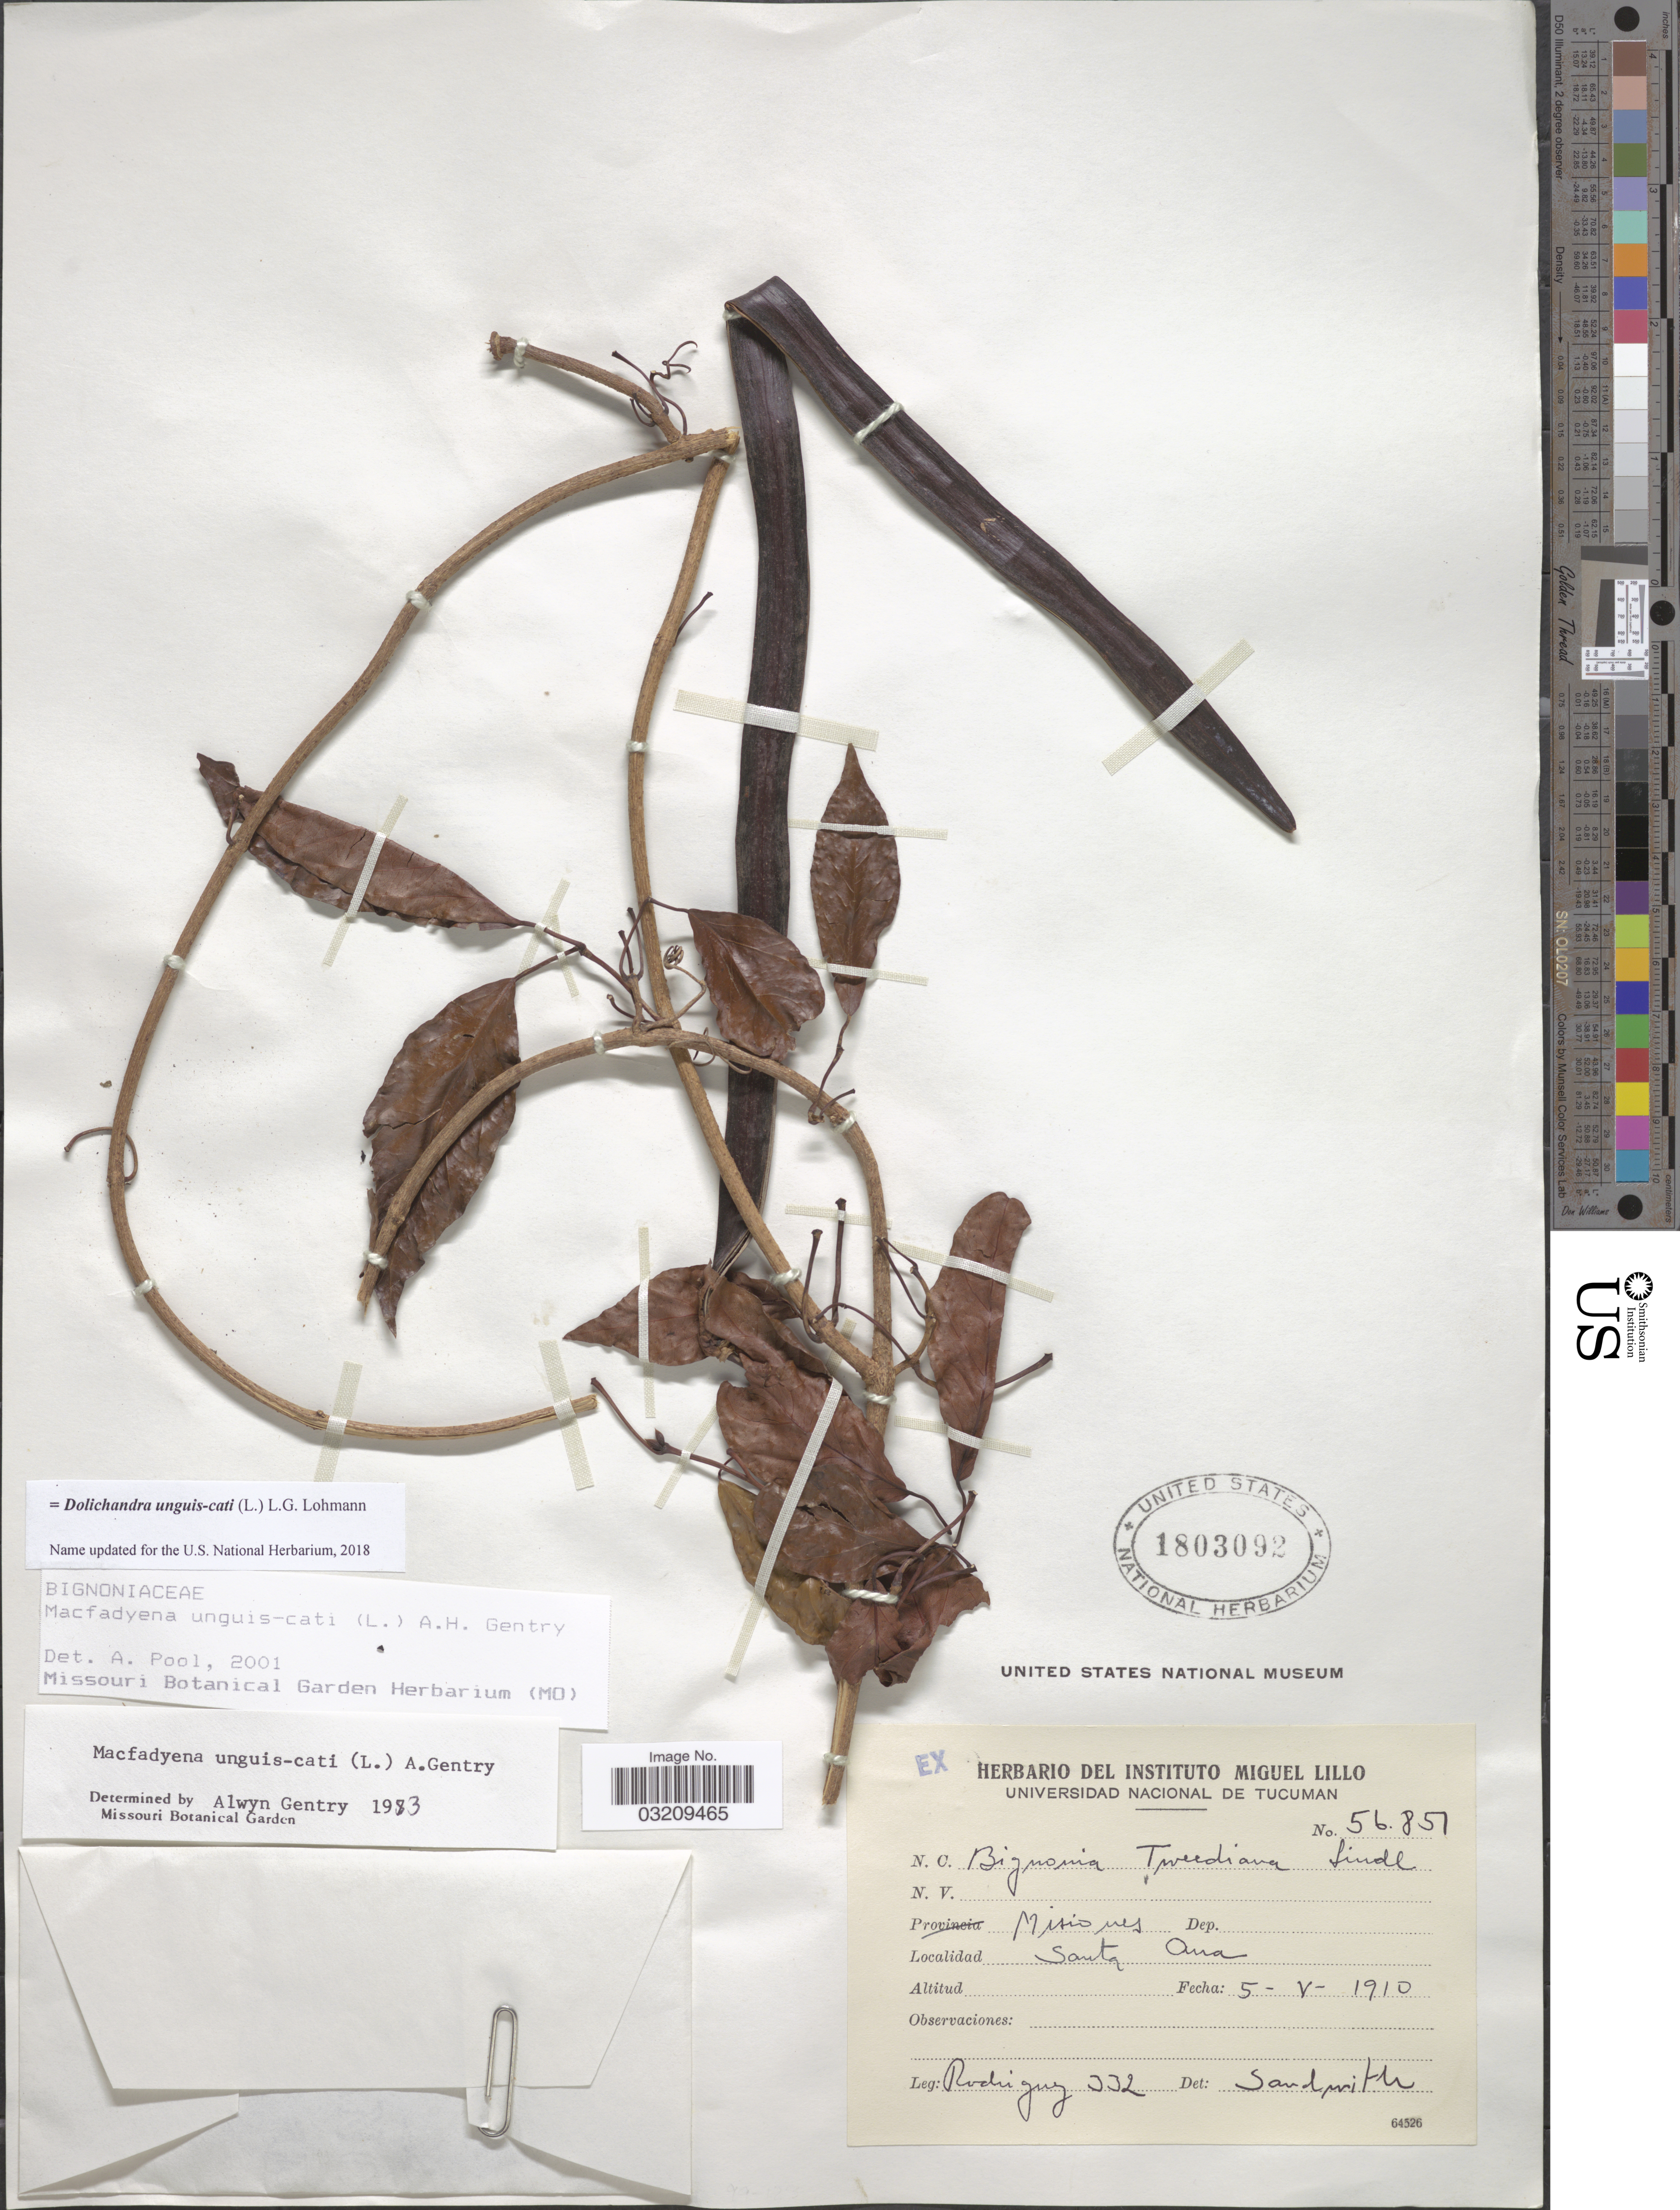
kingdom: Plantae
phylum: Tracheophyta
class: Magnoliopsida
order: Lamiales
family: Bignoniaceae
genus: Dolichandra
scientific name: Dolichandra unguis-cati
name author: (L.) L.G. Lohmann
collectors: Rodriguez, --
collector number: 332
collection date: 1910-05-05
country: Argentina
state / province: Misiones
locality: Santa Ana.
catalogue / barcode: US 1803092